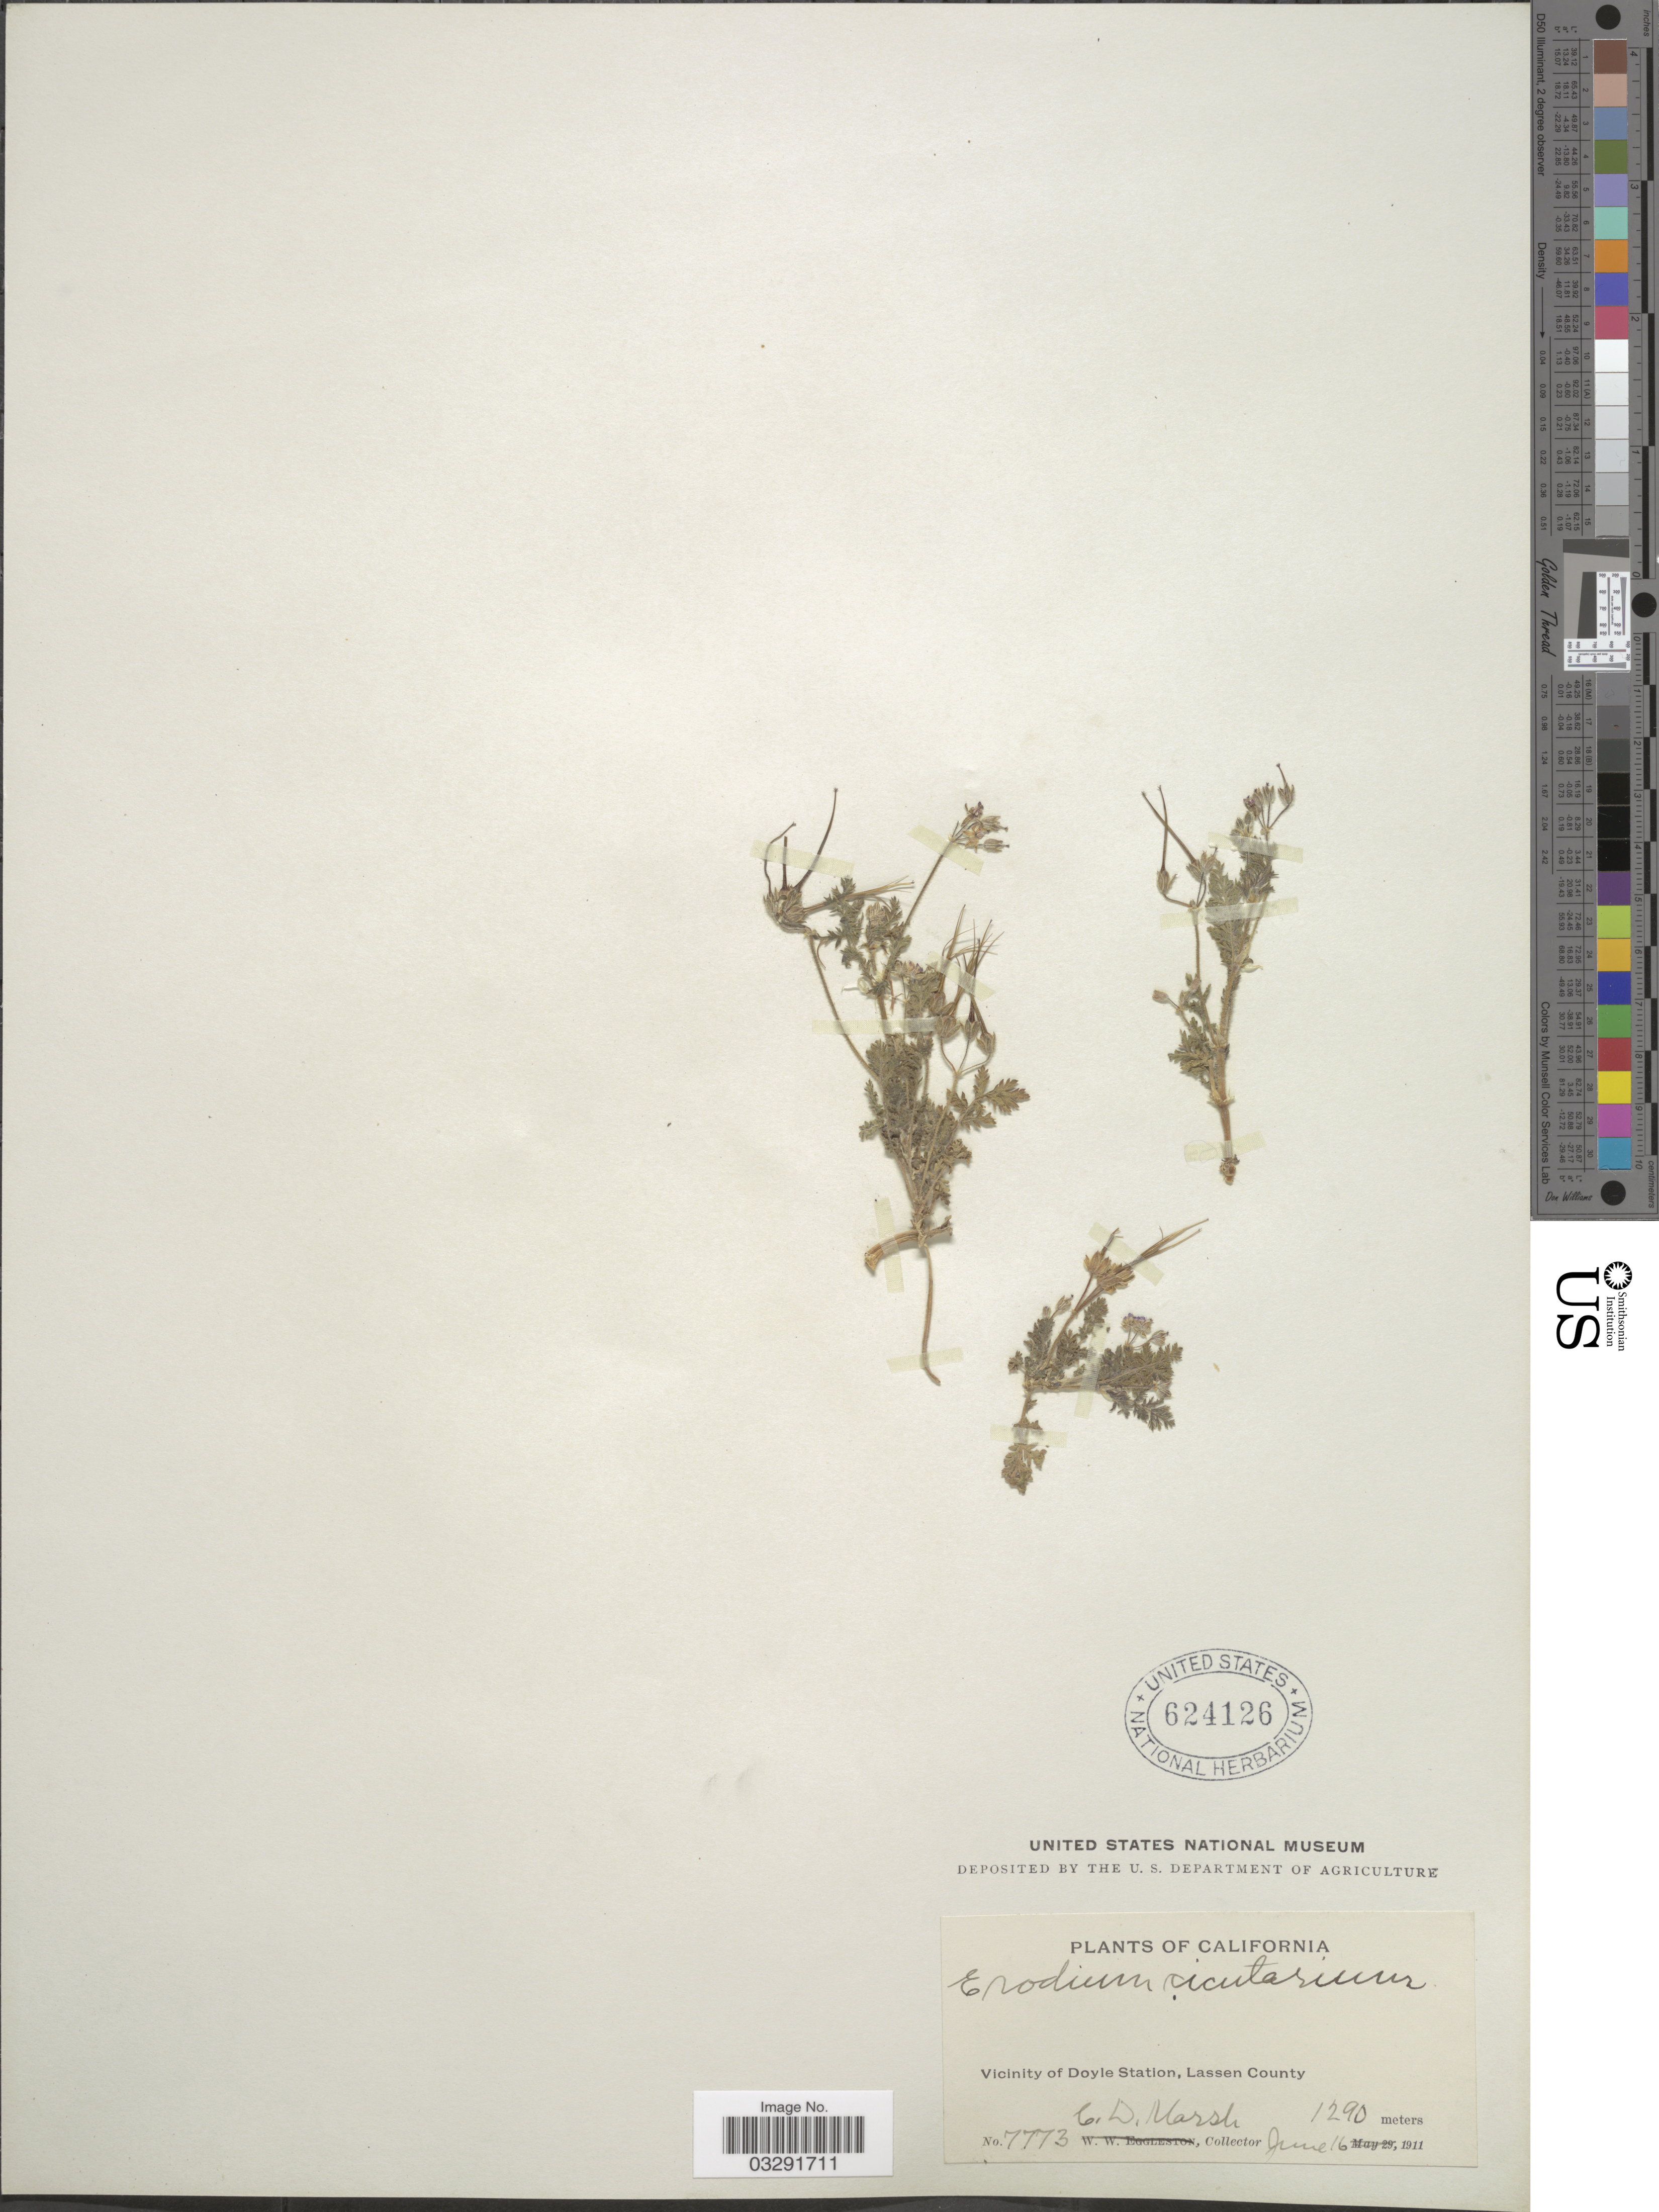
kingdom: Plantae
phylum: Tracheophyta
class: Magnoliopsida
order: Geraniales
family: Geraniaceae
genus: Erodium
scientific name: Erodium cicutarium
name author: (L.) L'Hér.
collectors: C. D. Marsh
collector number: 7773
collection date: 1911-06-16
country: United States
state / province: California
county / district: Lassen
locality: Vicinity of Doyle Station, Lassen County.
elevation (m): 1290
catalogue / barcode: US 624126